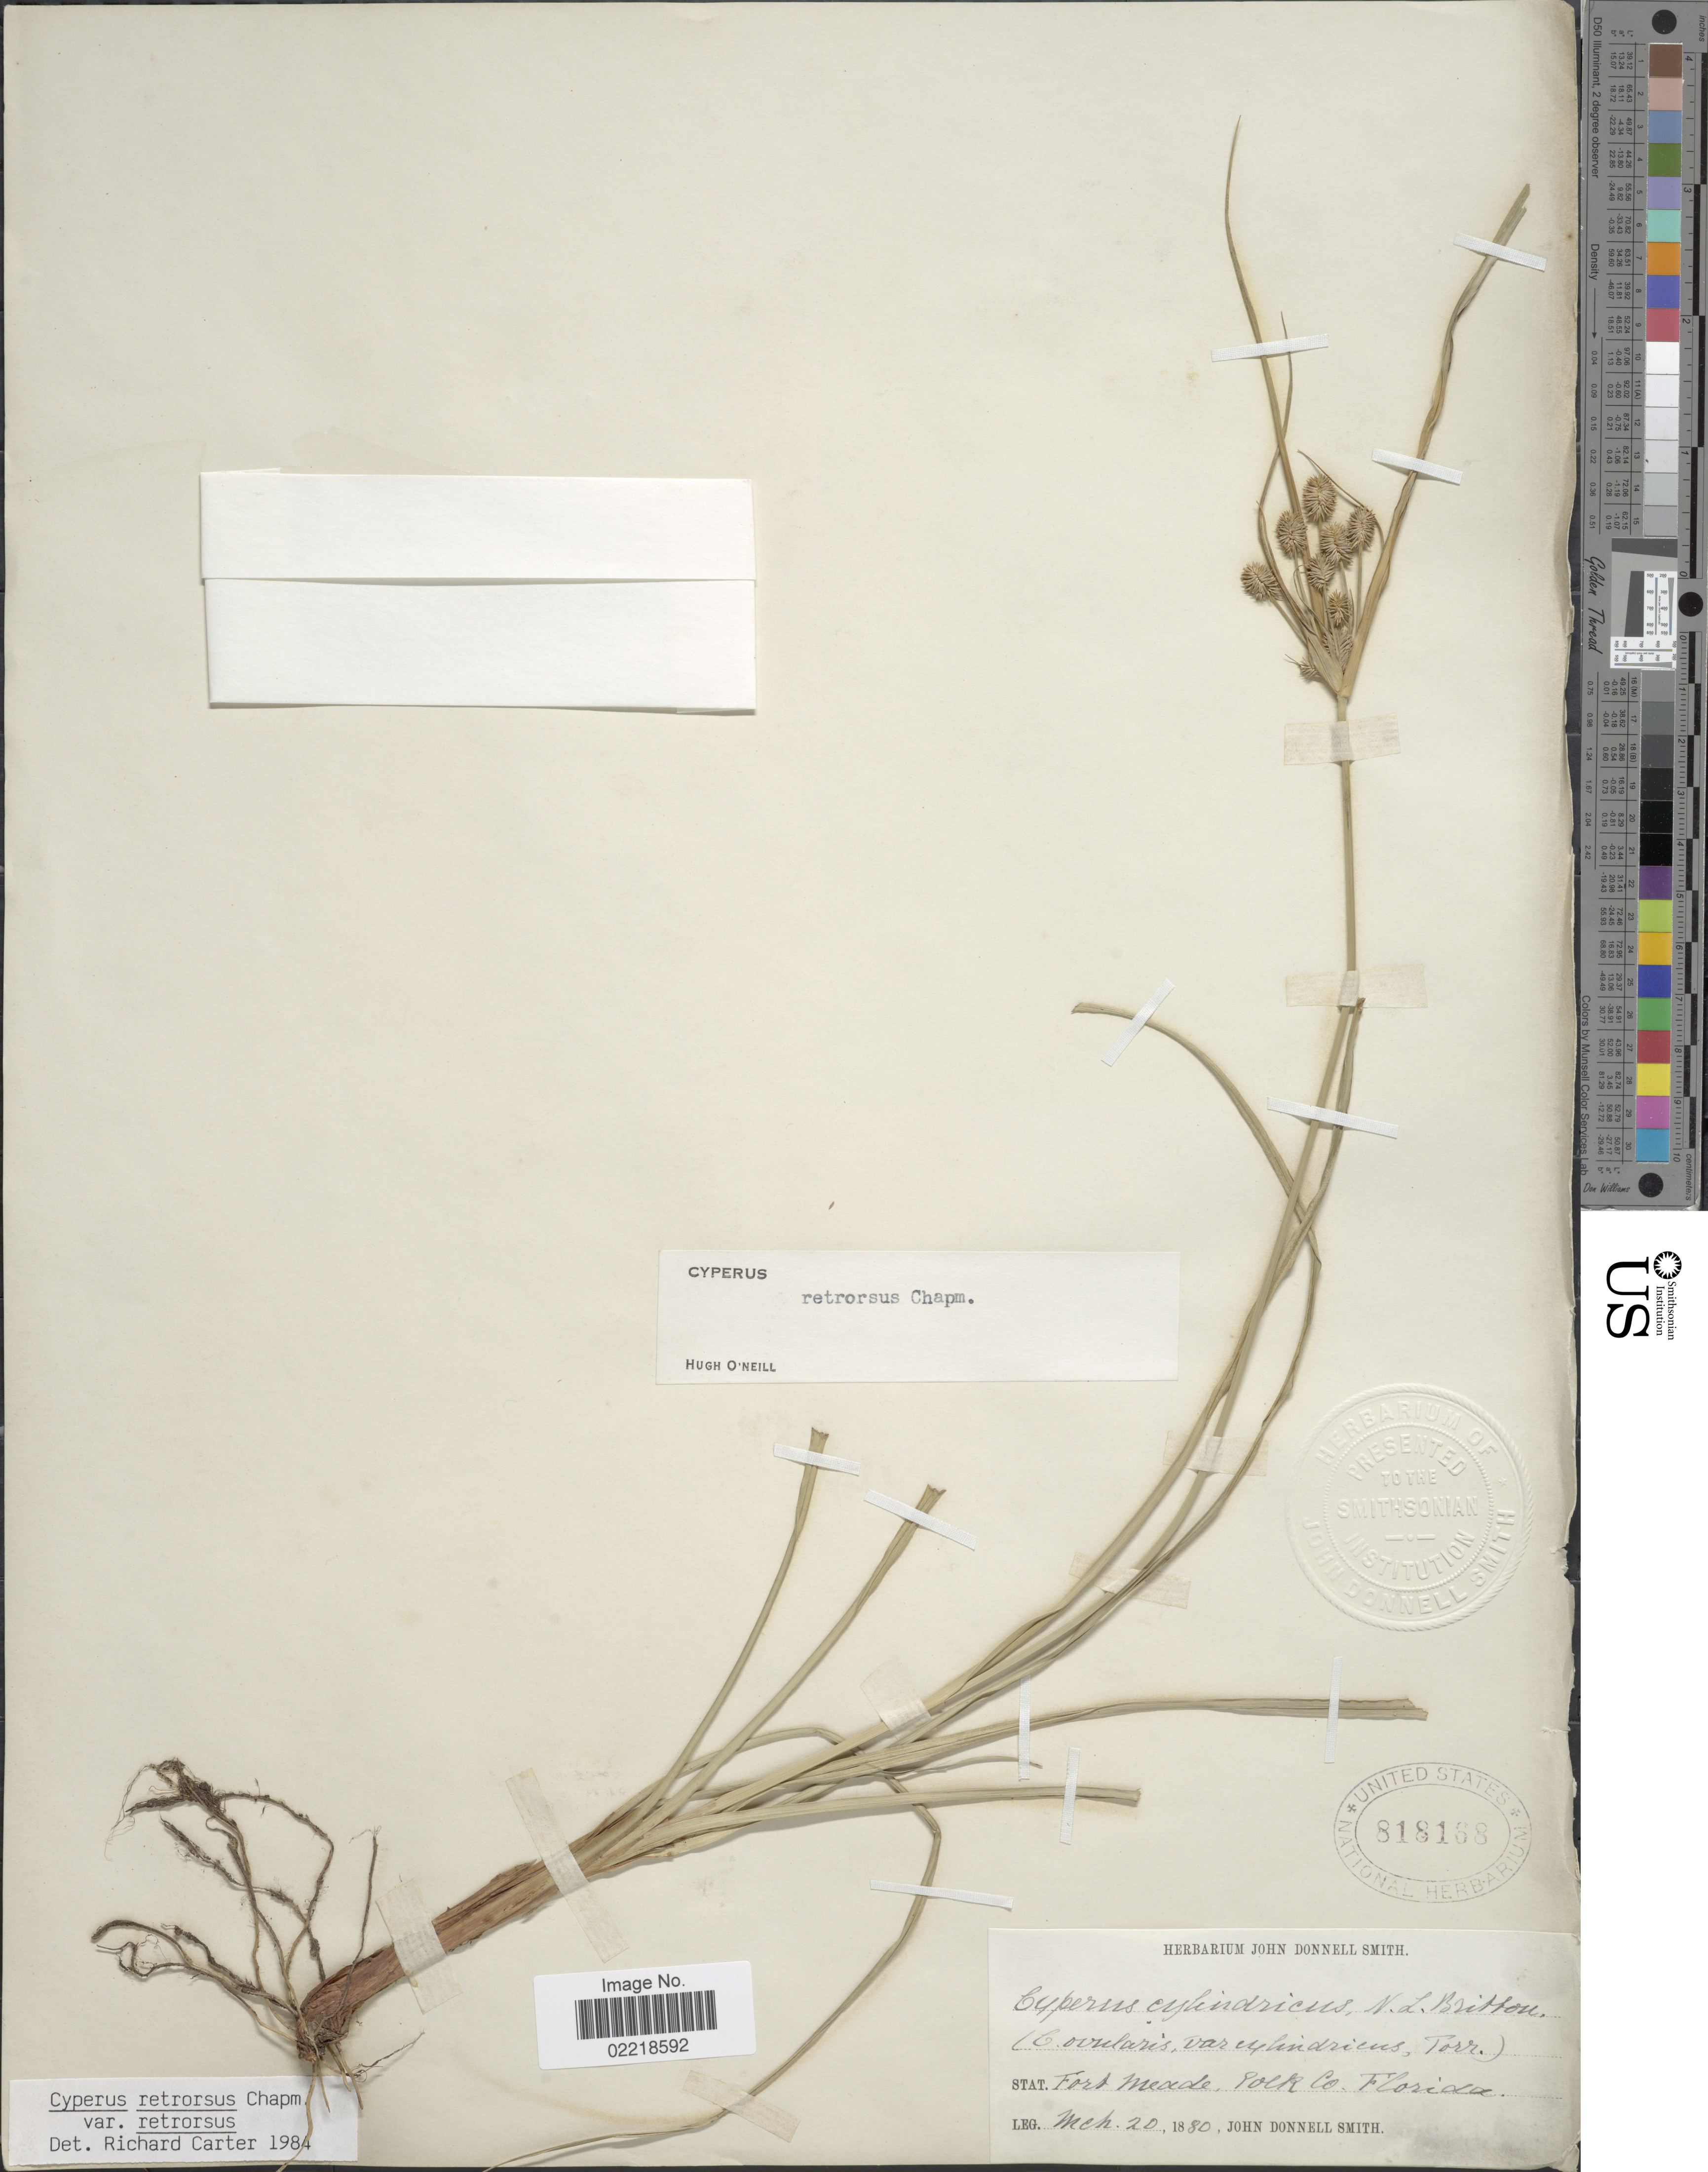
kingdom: Plantae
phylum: Tracheophyta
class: Liliopsida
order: Poales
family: Cyperaceae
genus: Cyperus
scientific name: Cyperus retrorsus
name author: Chapm.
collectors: J. Donnell Smith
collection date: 1880-03-20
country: United States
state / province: Florida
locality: Fort Meade, Polk Co.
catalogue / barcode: US 818168